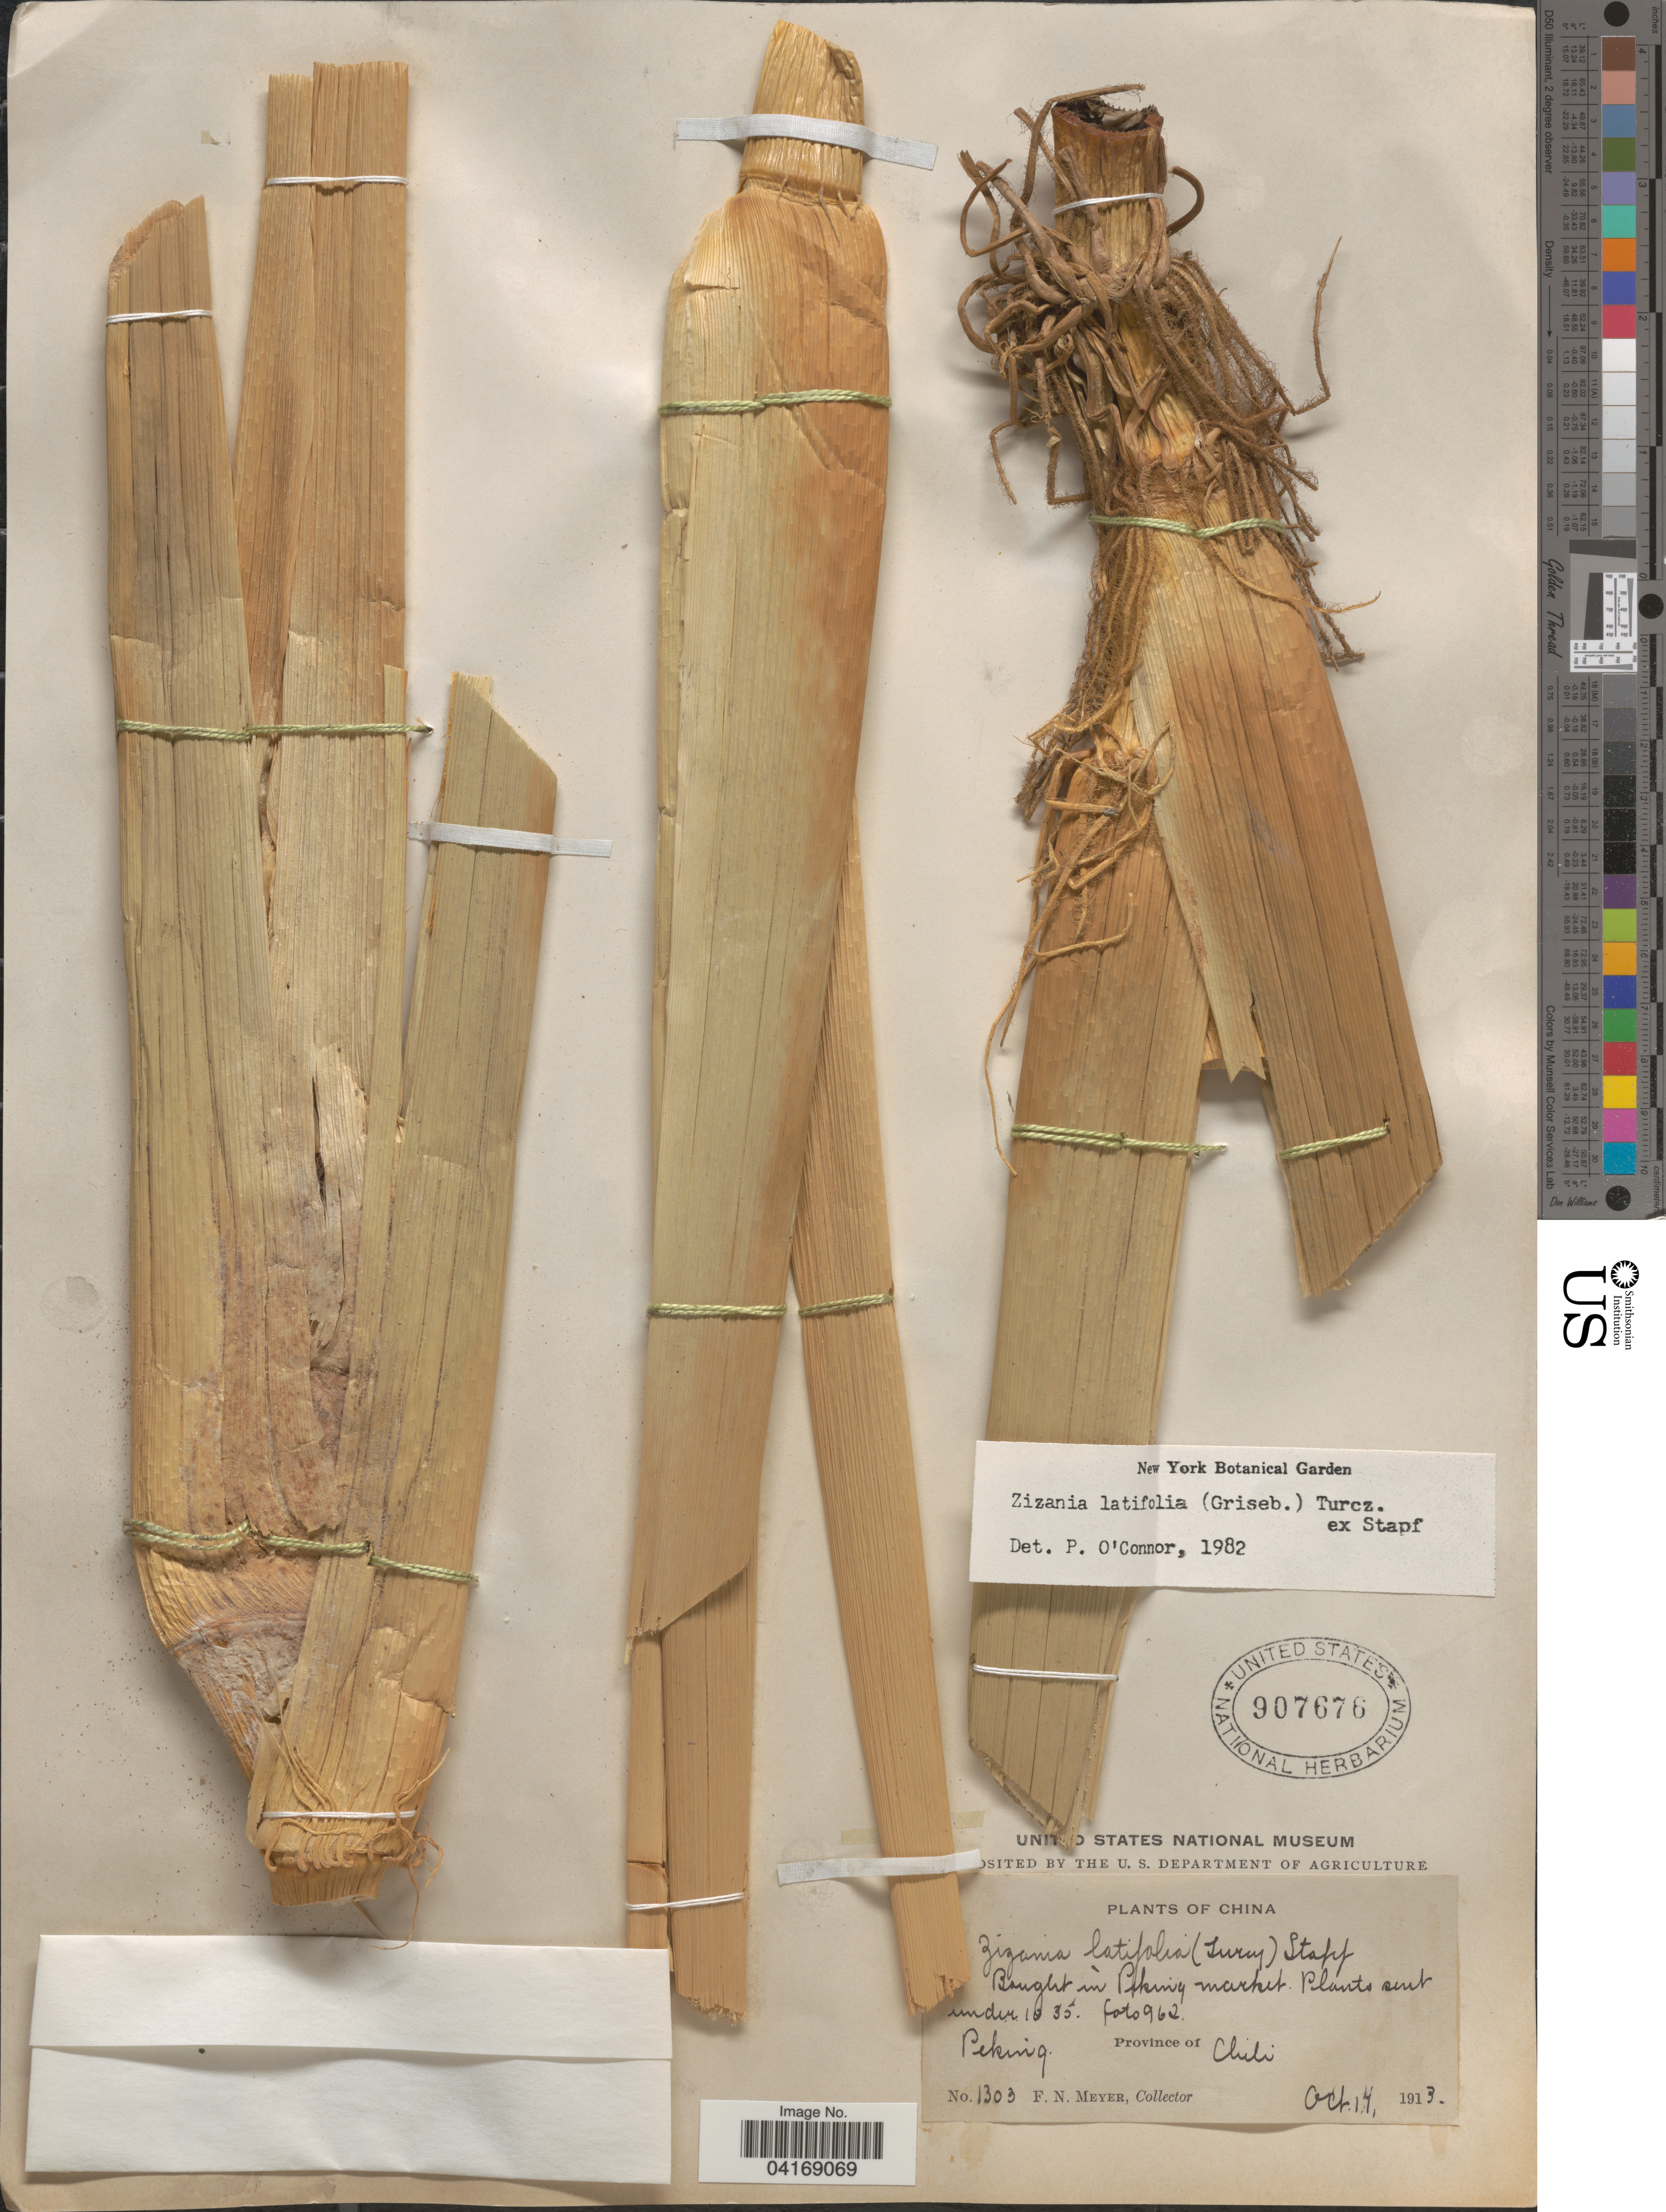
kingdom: Plantae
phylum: Tracheophyta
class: Liliopsida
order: Poales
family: Poaceae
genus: Zizania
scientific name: Zizania latifolia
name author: (Griseb.) Stapf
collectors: F. N. Meyer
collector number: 1303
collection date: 1913-10-14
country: China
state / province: Beijing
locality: Peking, Province of Chili.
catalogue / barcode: US 907676